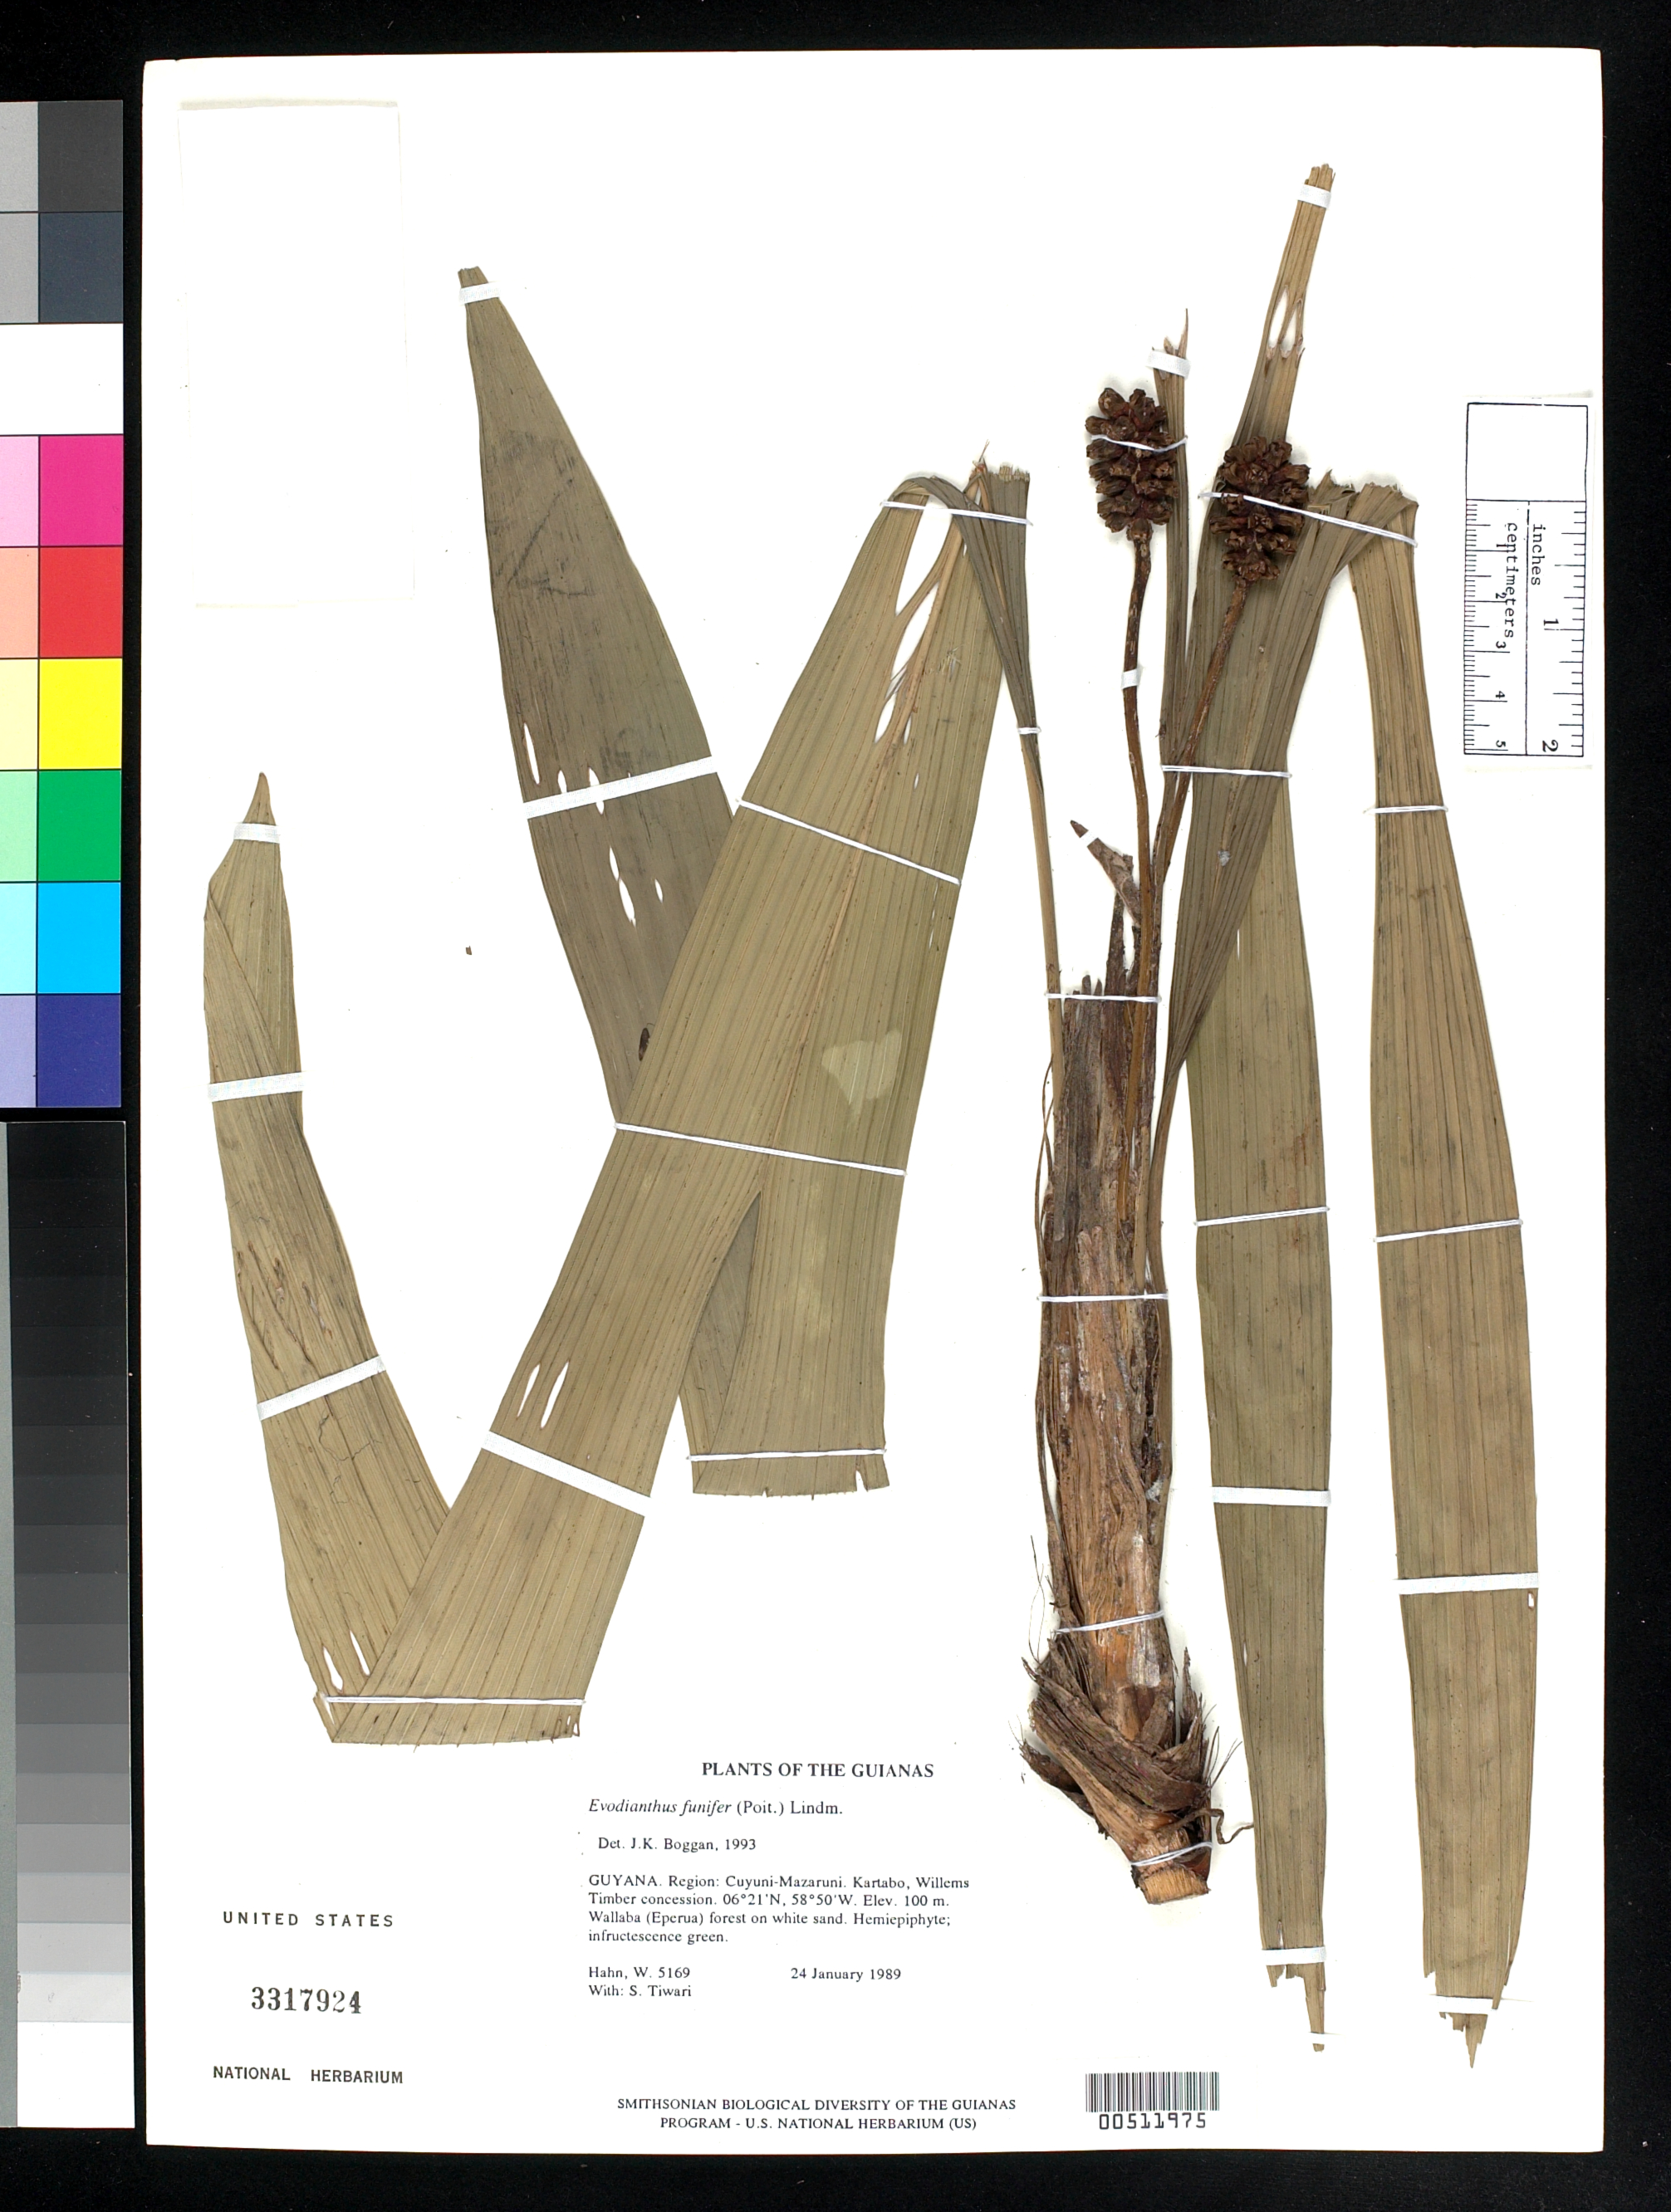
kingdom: Plantae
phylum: Tracheophyta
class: Liliopsida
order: Pandanales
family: Cyclanthaceae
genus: Evodianthus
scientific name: Evodianthus funifer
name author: (Poit.) Lindm.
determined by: Boggan, J. K., (US), NMNH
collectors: W. Hahn & S. Tiwari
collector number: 5169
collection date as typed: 24 January 1989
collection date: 1989-01-24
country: Guyana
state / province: Cuyuni-Mazaruni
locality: Kartabo, Willems Timber concession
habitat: Wallaba (Eperua) forest on white sand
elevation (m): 100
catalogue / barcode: US 3317924